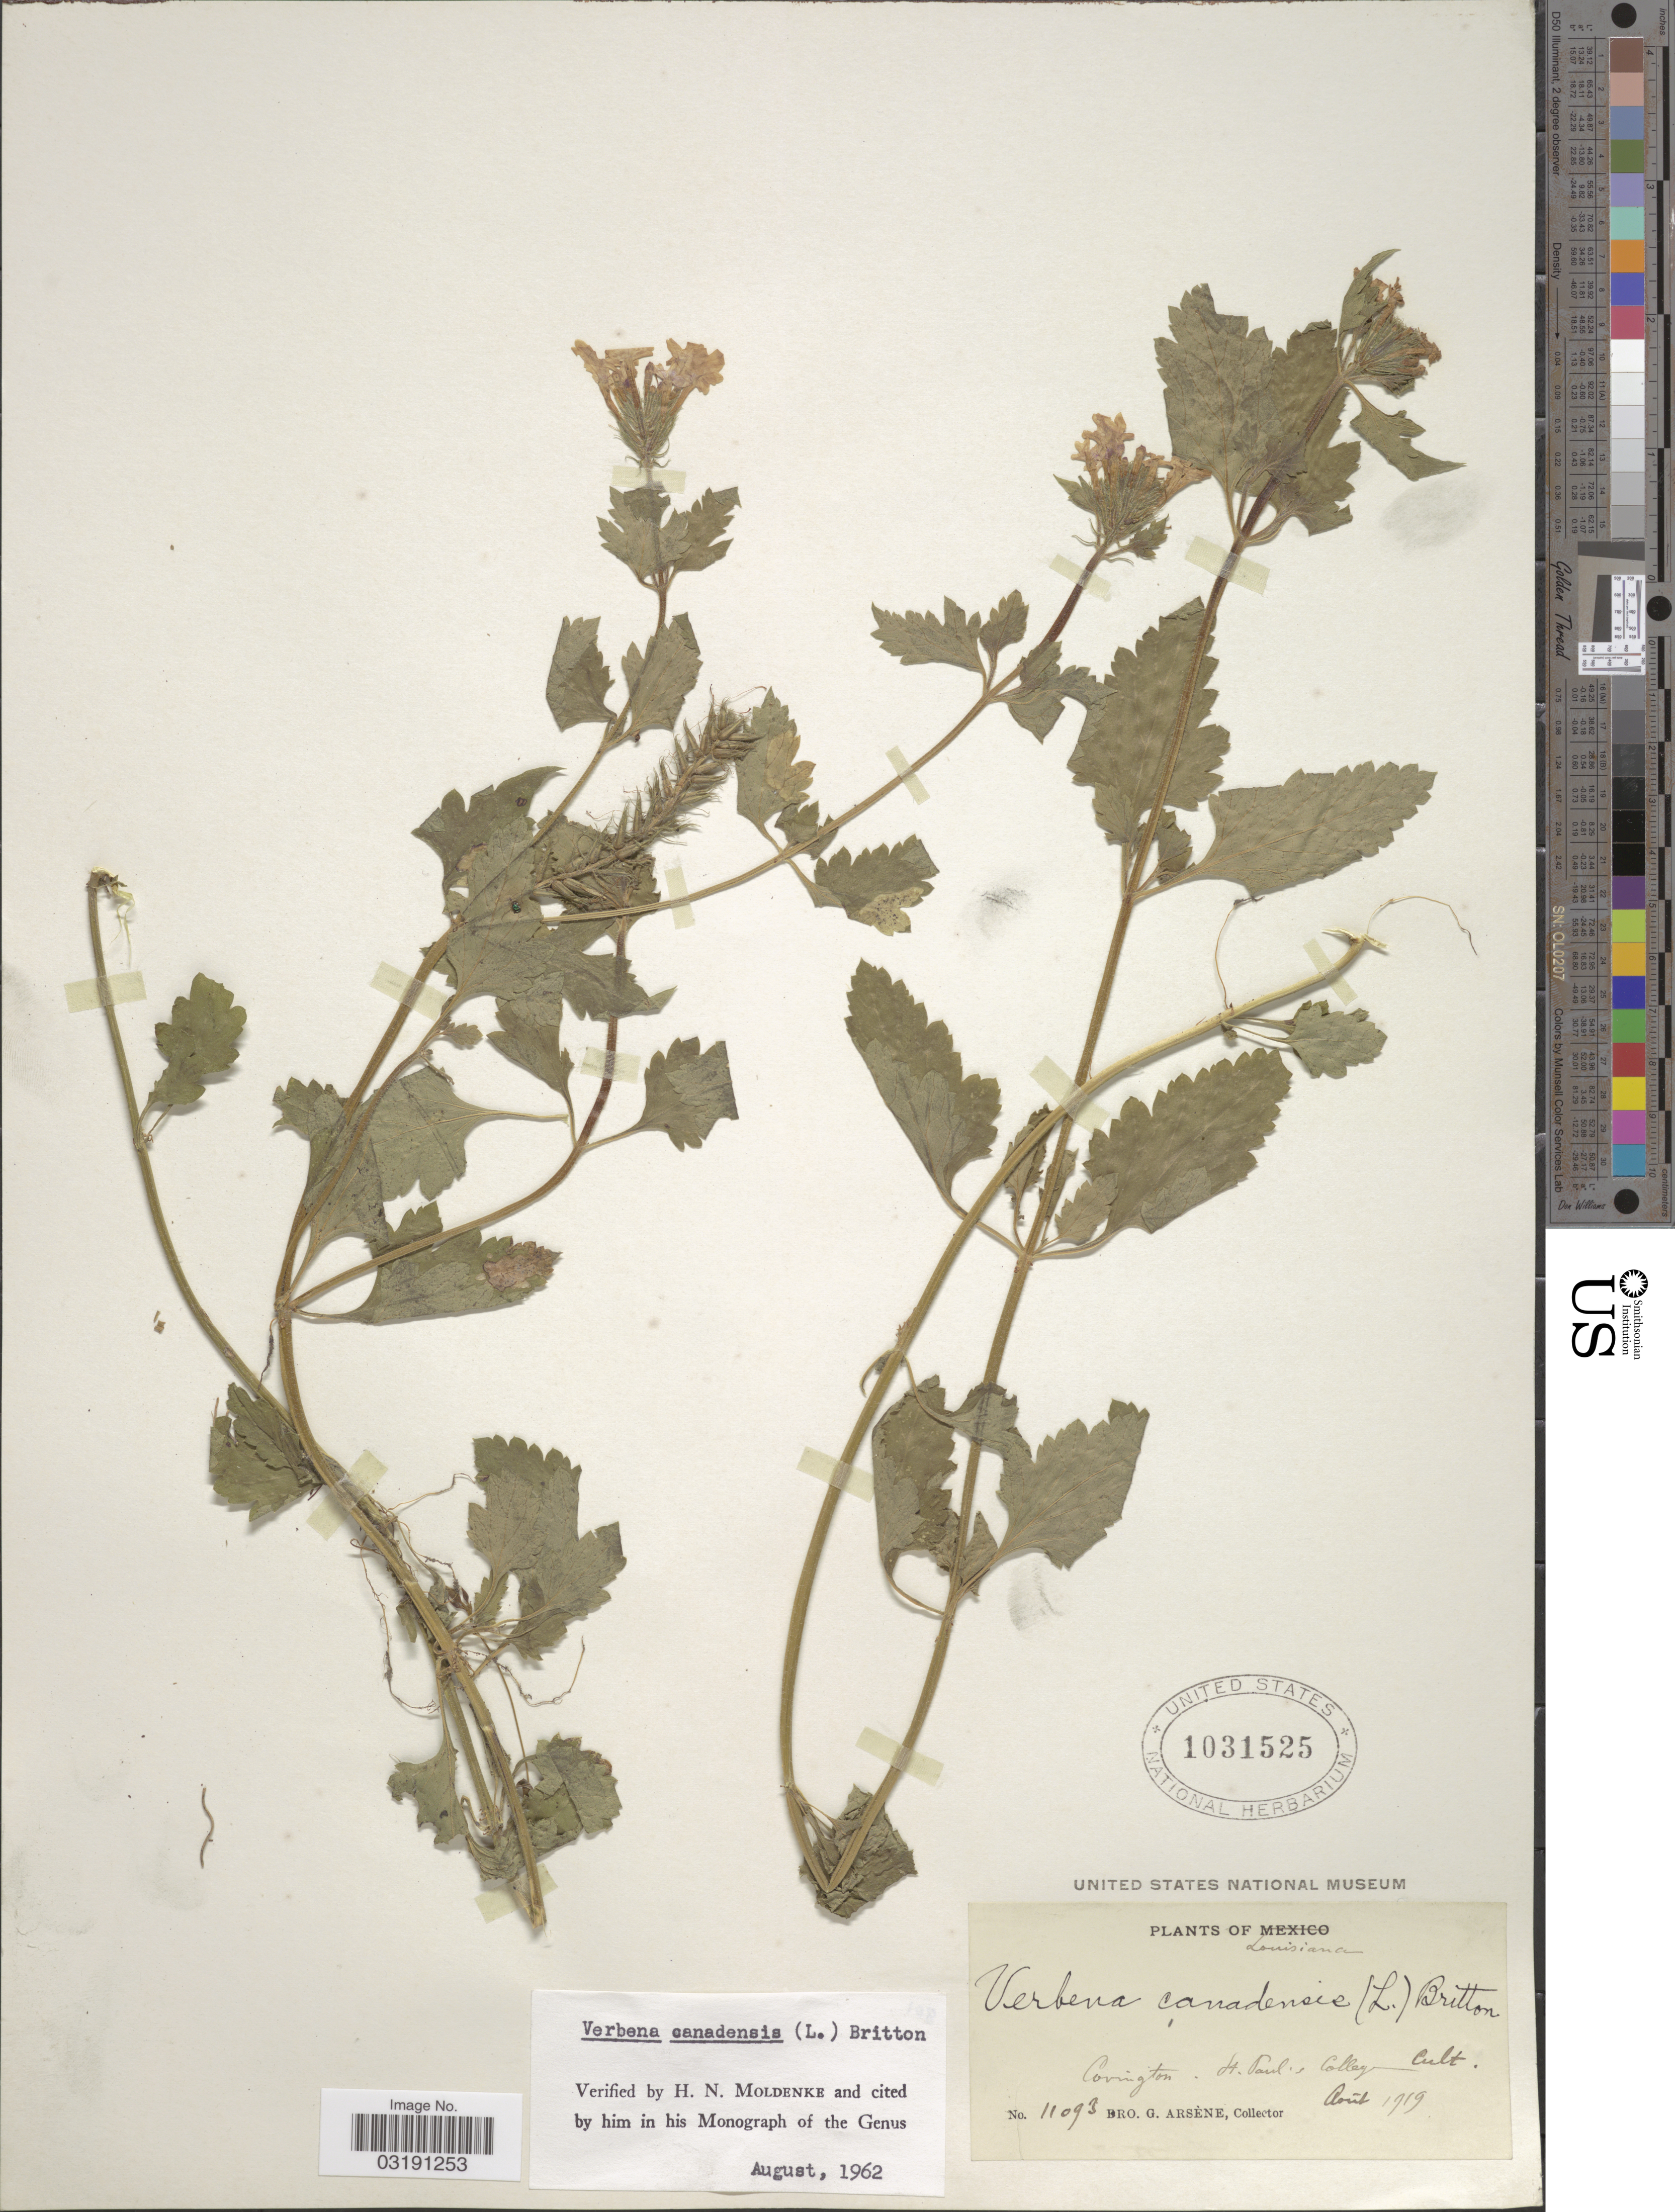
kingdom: Plantae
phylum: Tracheophyta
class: Magnoliopsida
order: Lamiales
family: Verbenaceae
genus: Verbena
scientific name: Verbena canadensis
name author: (L.) Britton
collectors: Bro. G. Arsène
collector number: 11093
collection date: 1919-08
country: United States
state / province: Louisiana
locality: Covington. St. Paul's College.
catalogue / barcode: US 1031525